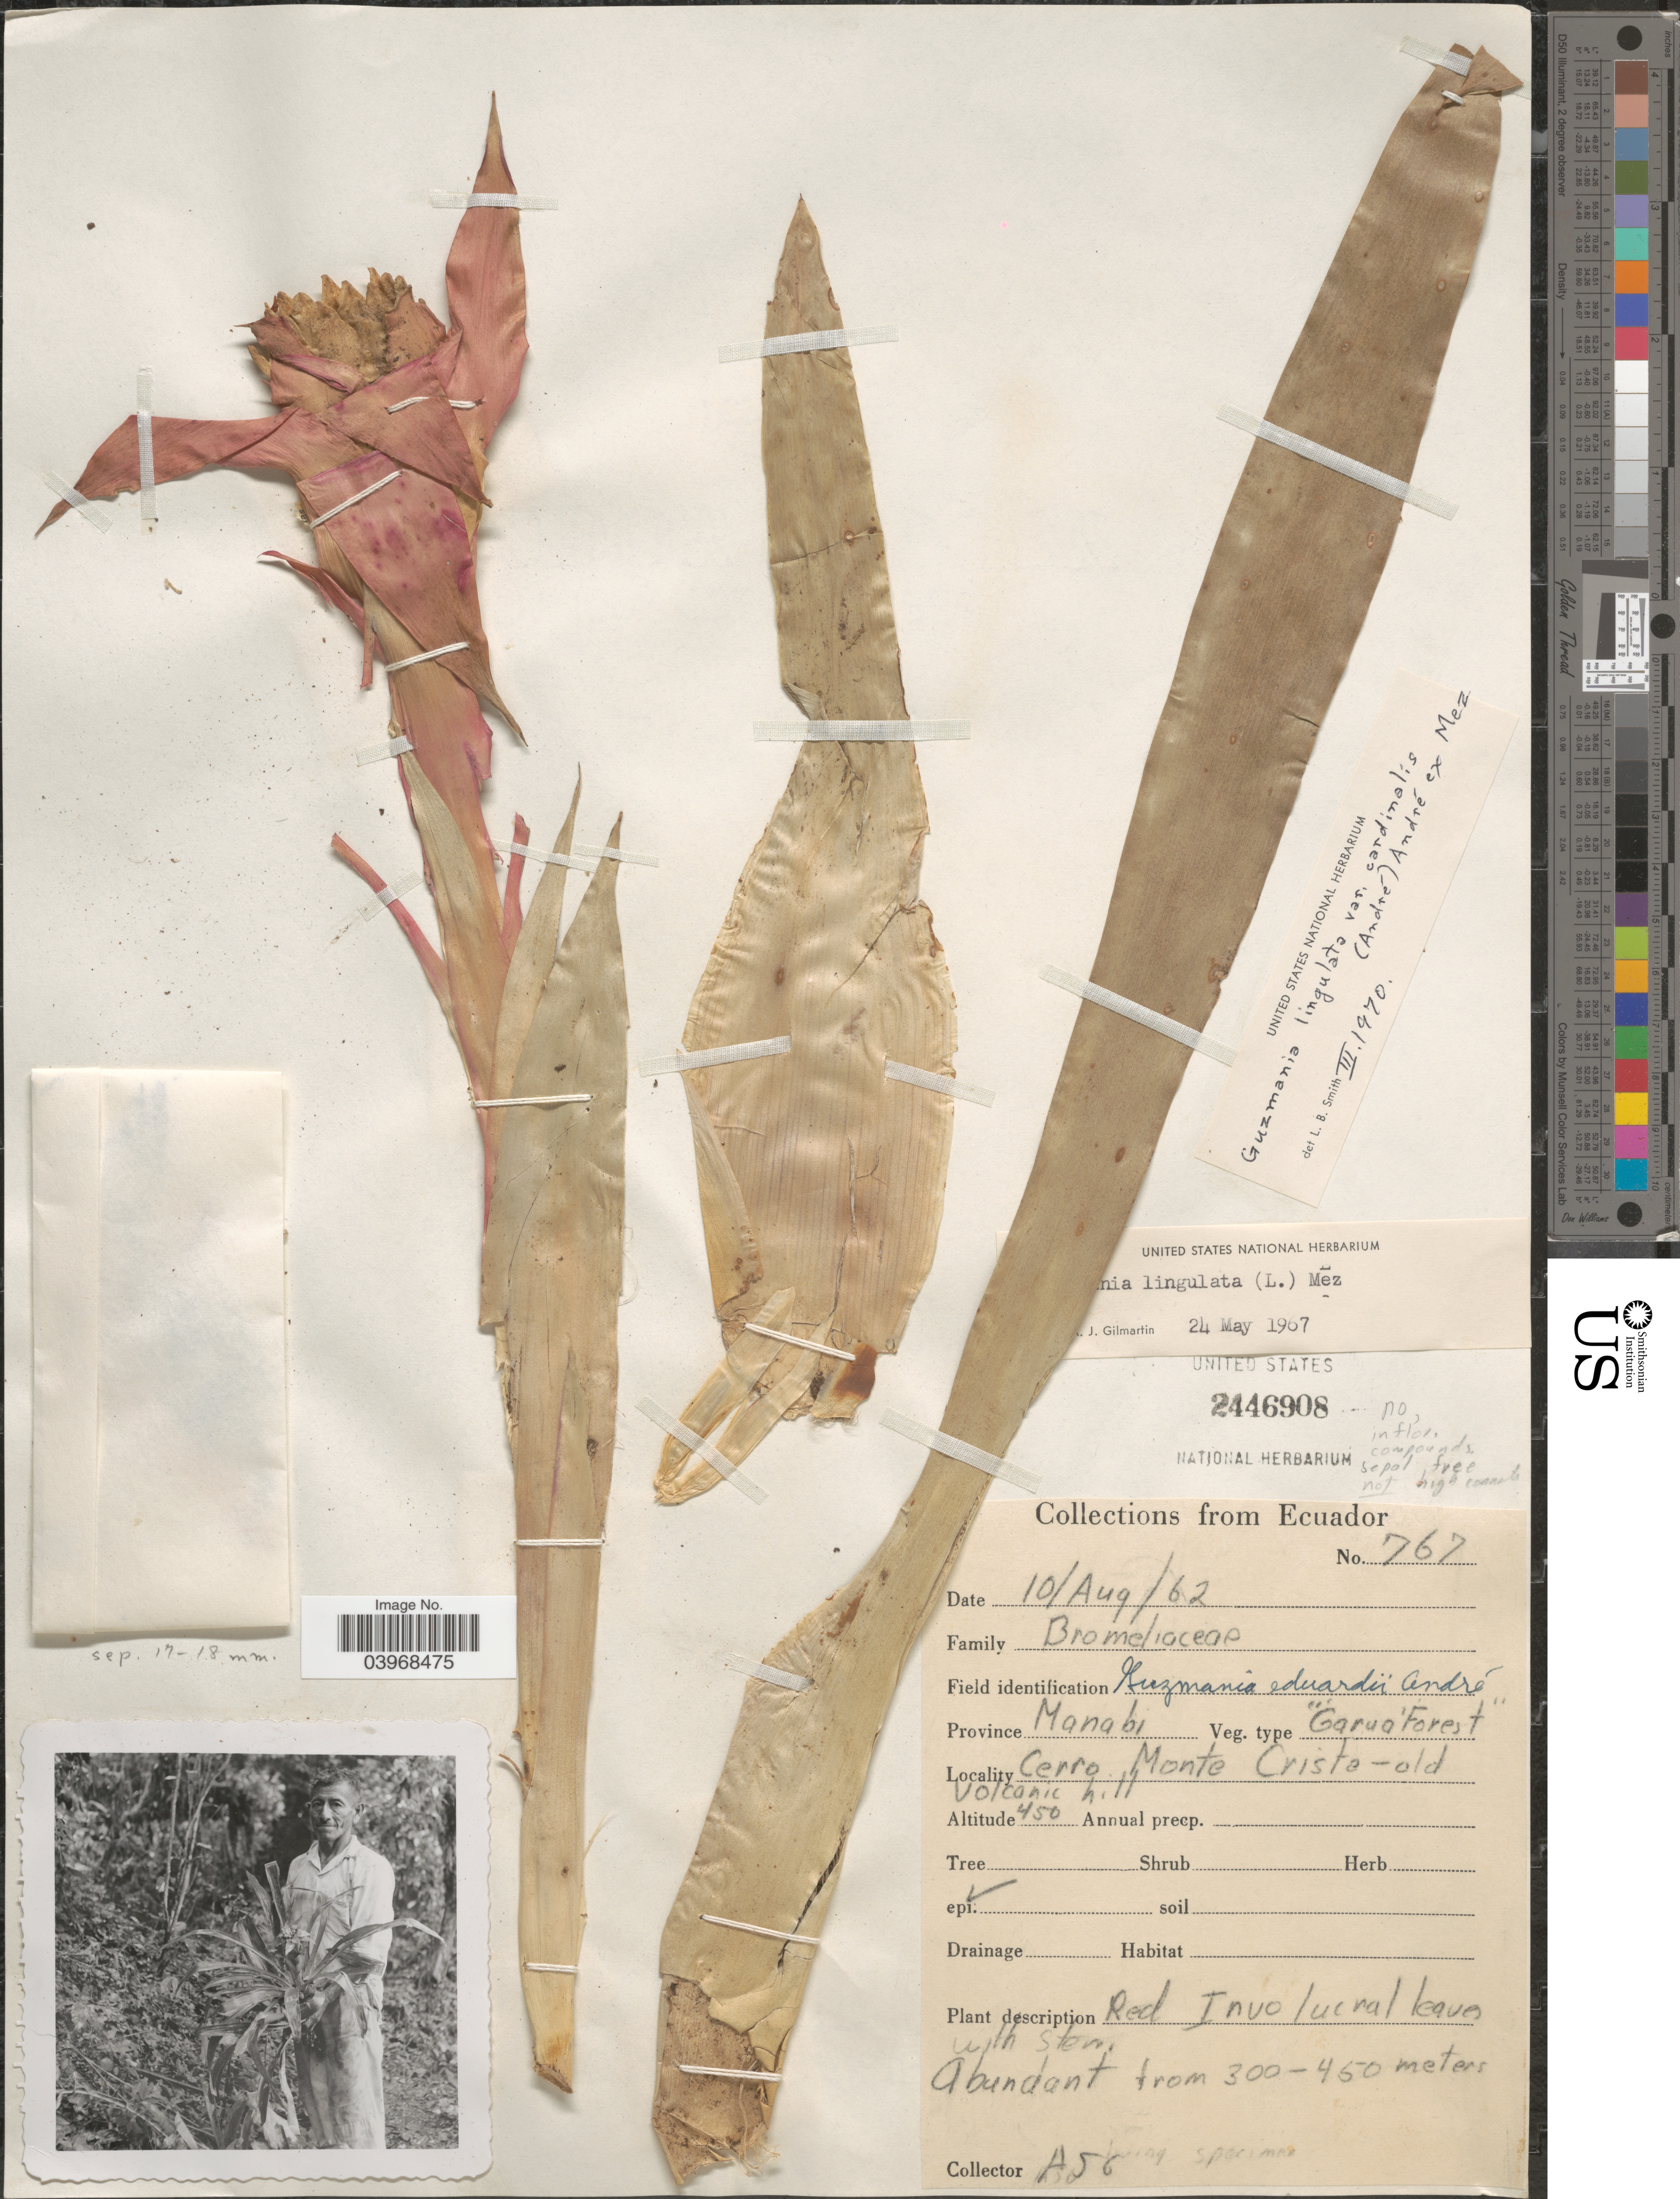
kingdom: Plantae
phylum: Tracheophyta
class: Liliopsida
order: Poales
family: Bromeliaceae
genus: Guzmania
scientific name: Guzmania lingulata var. cardinalis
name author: (André) Mez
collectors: A. J. G.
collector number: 767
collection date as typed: Transcribed d/m/y: 10/8/62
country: Ecuador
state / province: Manabí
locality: Cerro Monte Criste-old Volcanic hill.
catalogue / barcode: US 2446908